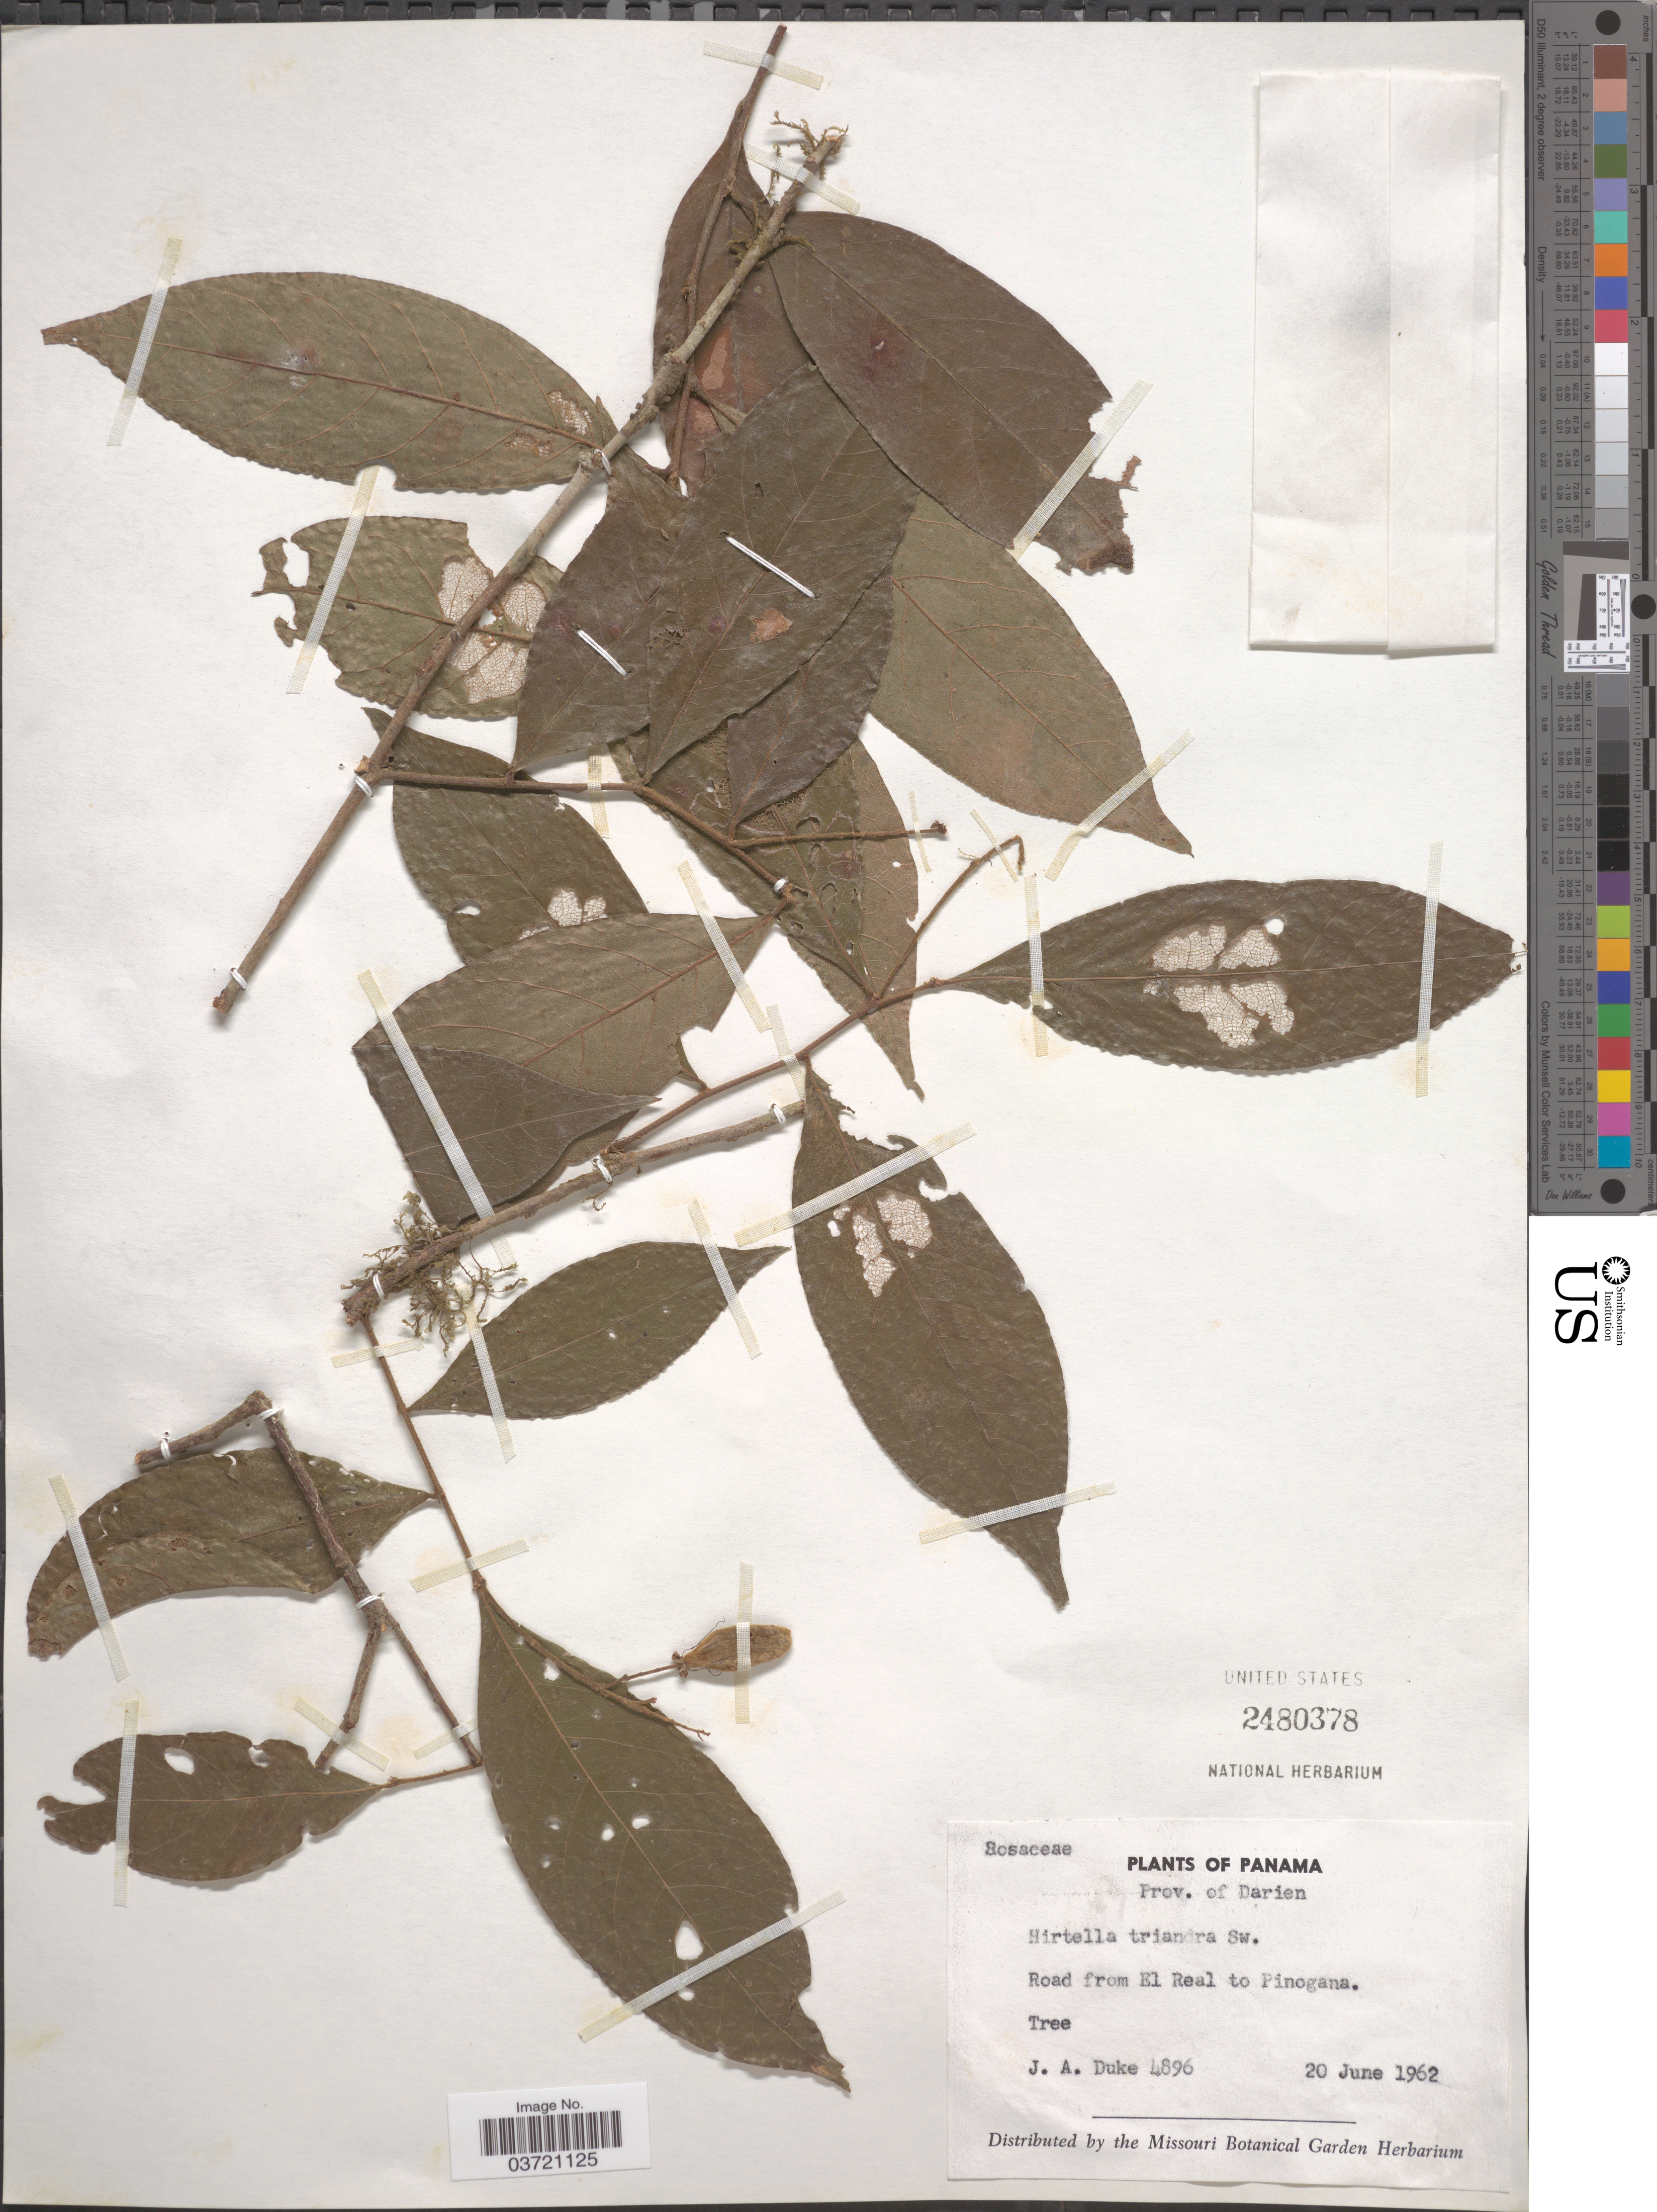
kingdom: Plantae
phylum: Tracheophyta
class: Magnoliopsida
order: Malpighiales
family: Chrysobalanaceae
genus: Hirtella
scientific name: Hirtella triandra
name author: Sw.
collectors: J. A. Duke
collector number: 4896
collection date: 1962-06-20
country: Panama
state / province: Darien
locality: Road from El Real to Pinogana.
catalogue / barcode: US 2480378